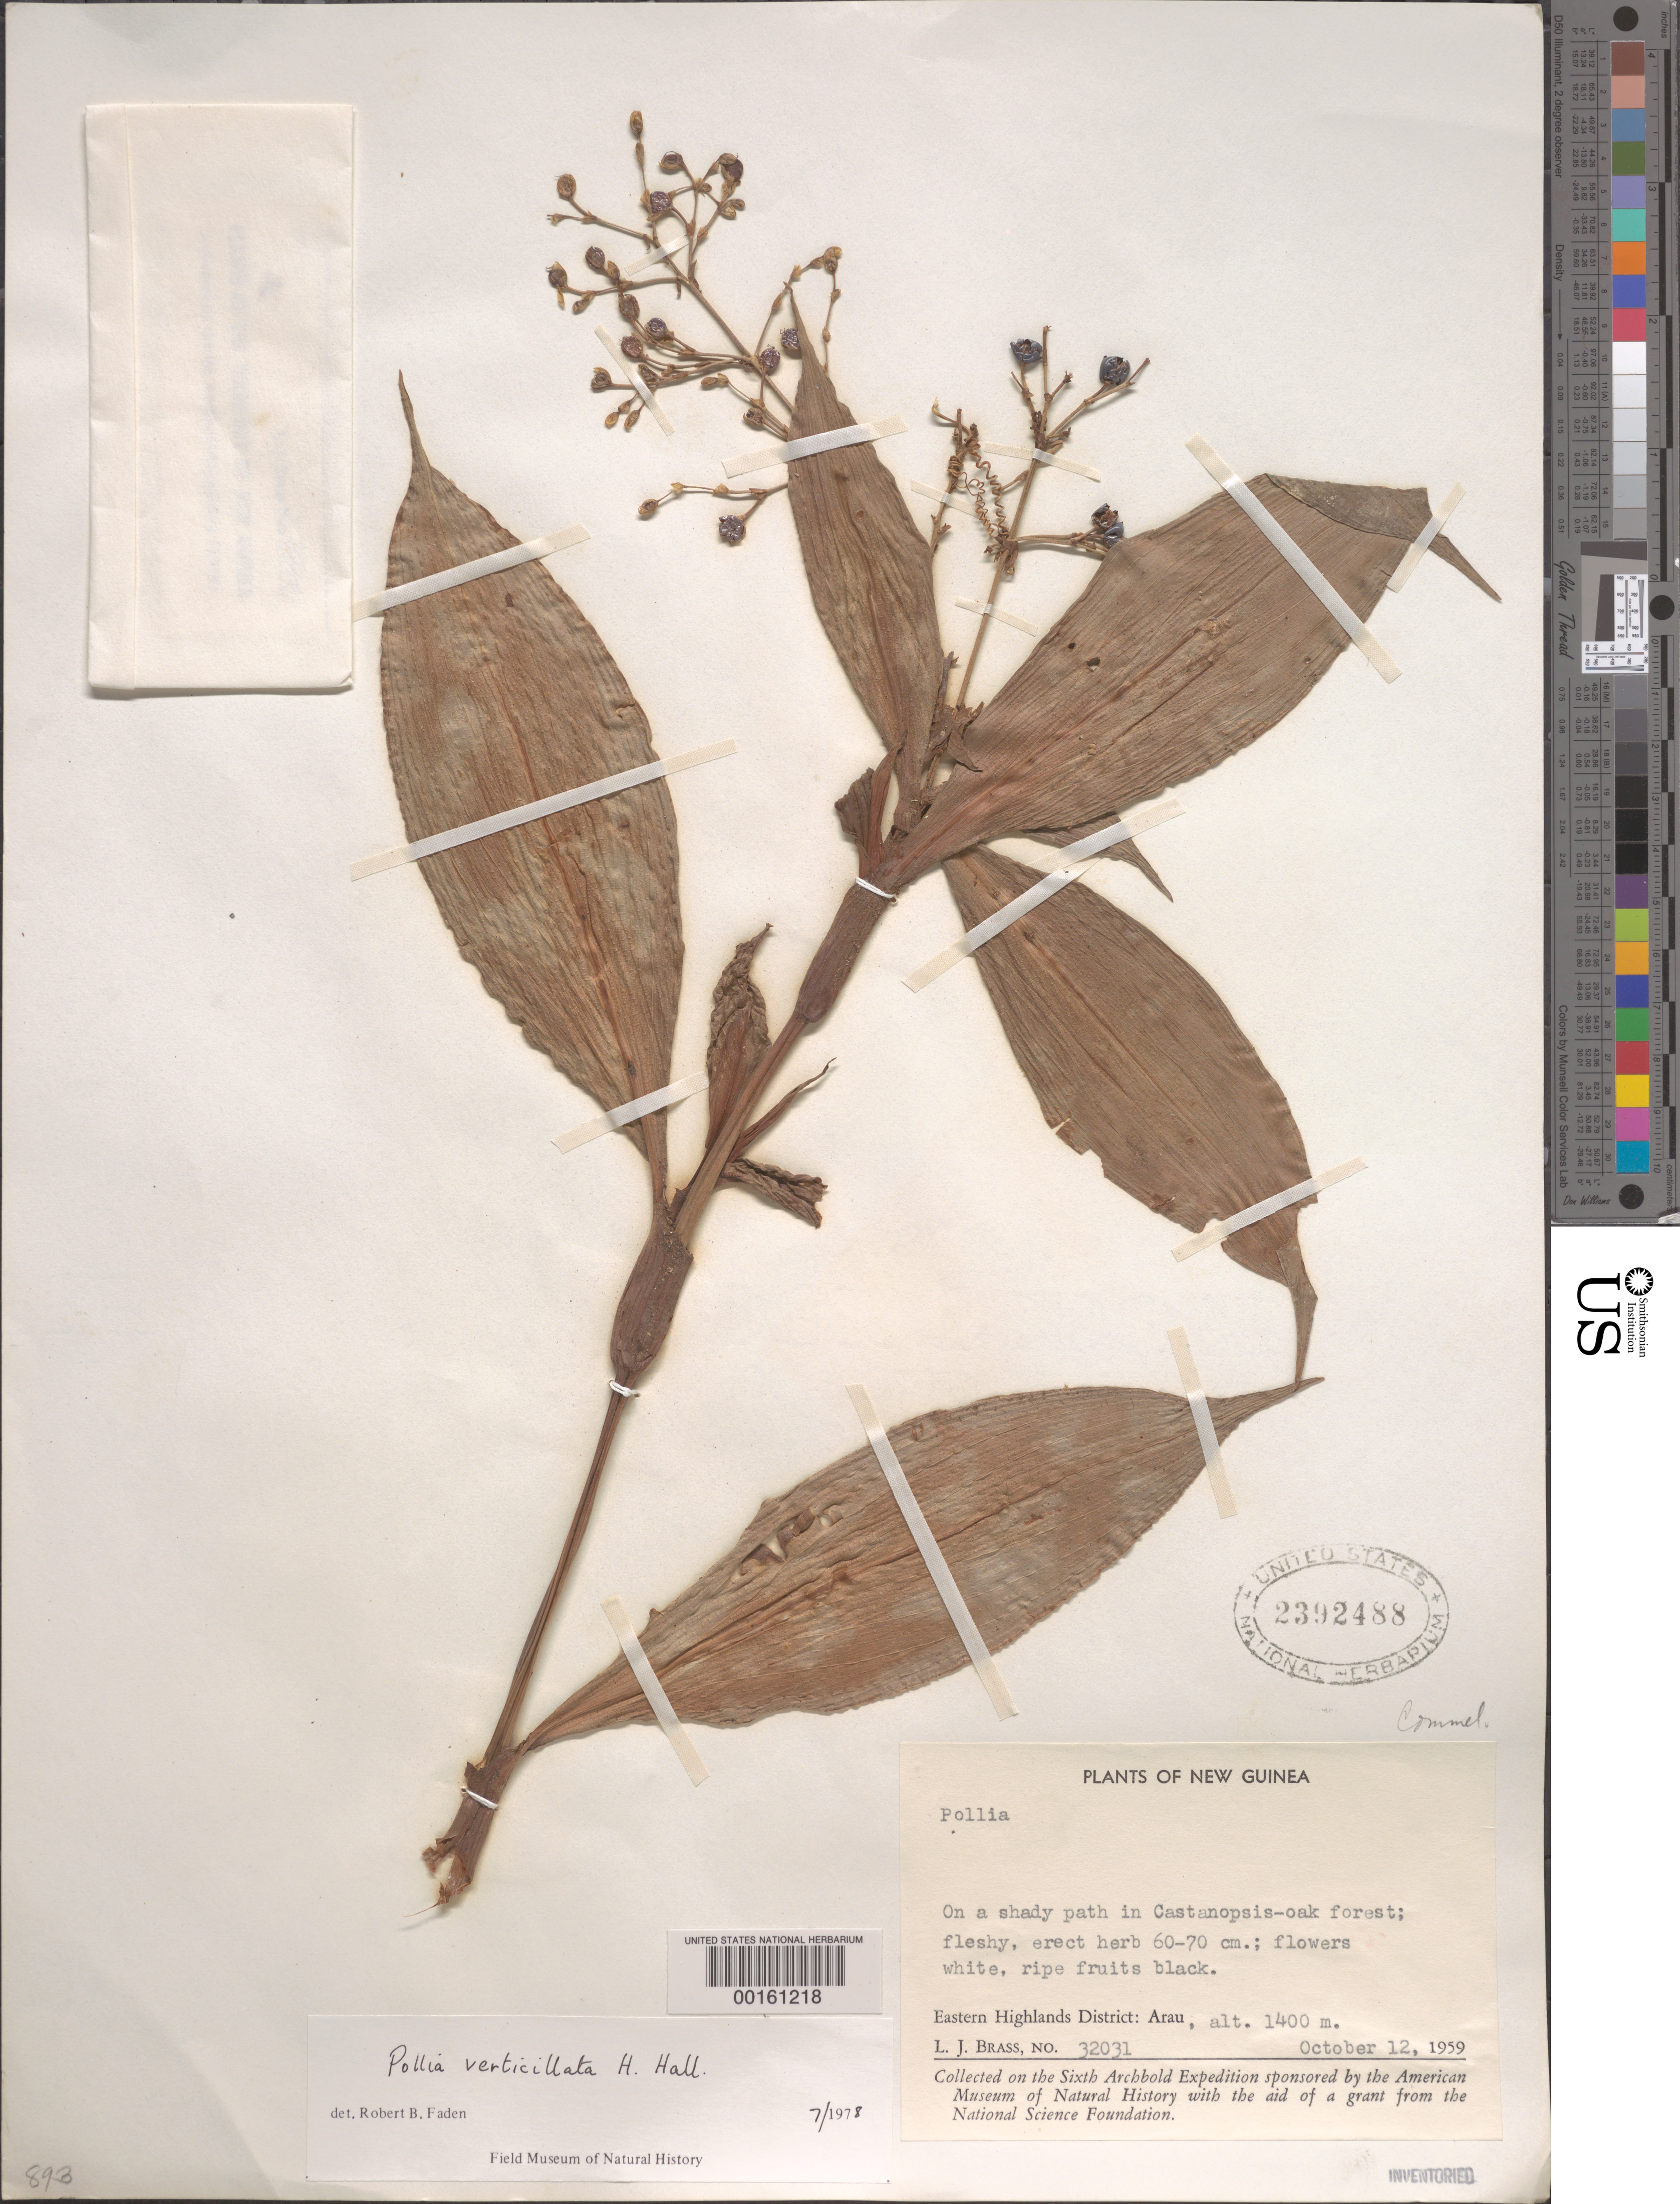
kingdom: Plantae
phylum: Tracheophyta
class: Liliopsida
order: Commelinales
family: Commelinaceae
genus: Pollia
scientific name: Pollia verticillata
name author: Hallier f.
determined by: Faden, Robert B., (US), Smithsonian Institution - National Museum of Natural History (UNITED STATES)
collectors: L. J. Brass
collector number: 32031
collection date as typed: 12 Oct 1959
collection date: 1959-10-12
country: Papua New Guinea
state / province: Eastern Highlands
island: New Guinea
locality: Arau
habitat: Shady path in castanopsis-oak forest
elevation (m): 1400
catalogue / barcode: US 2392488